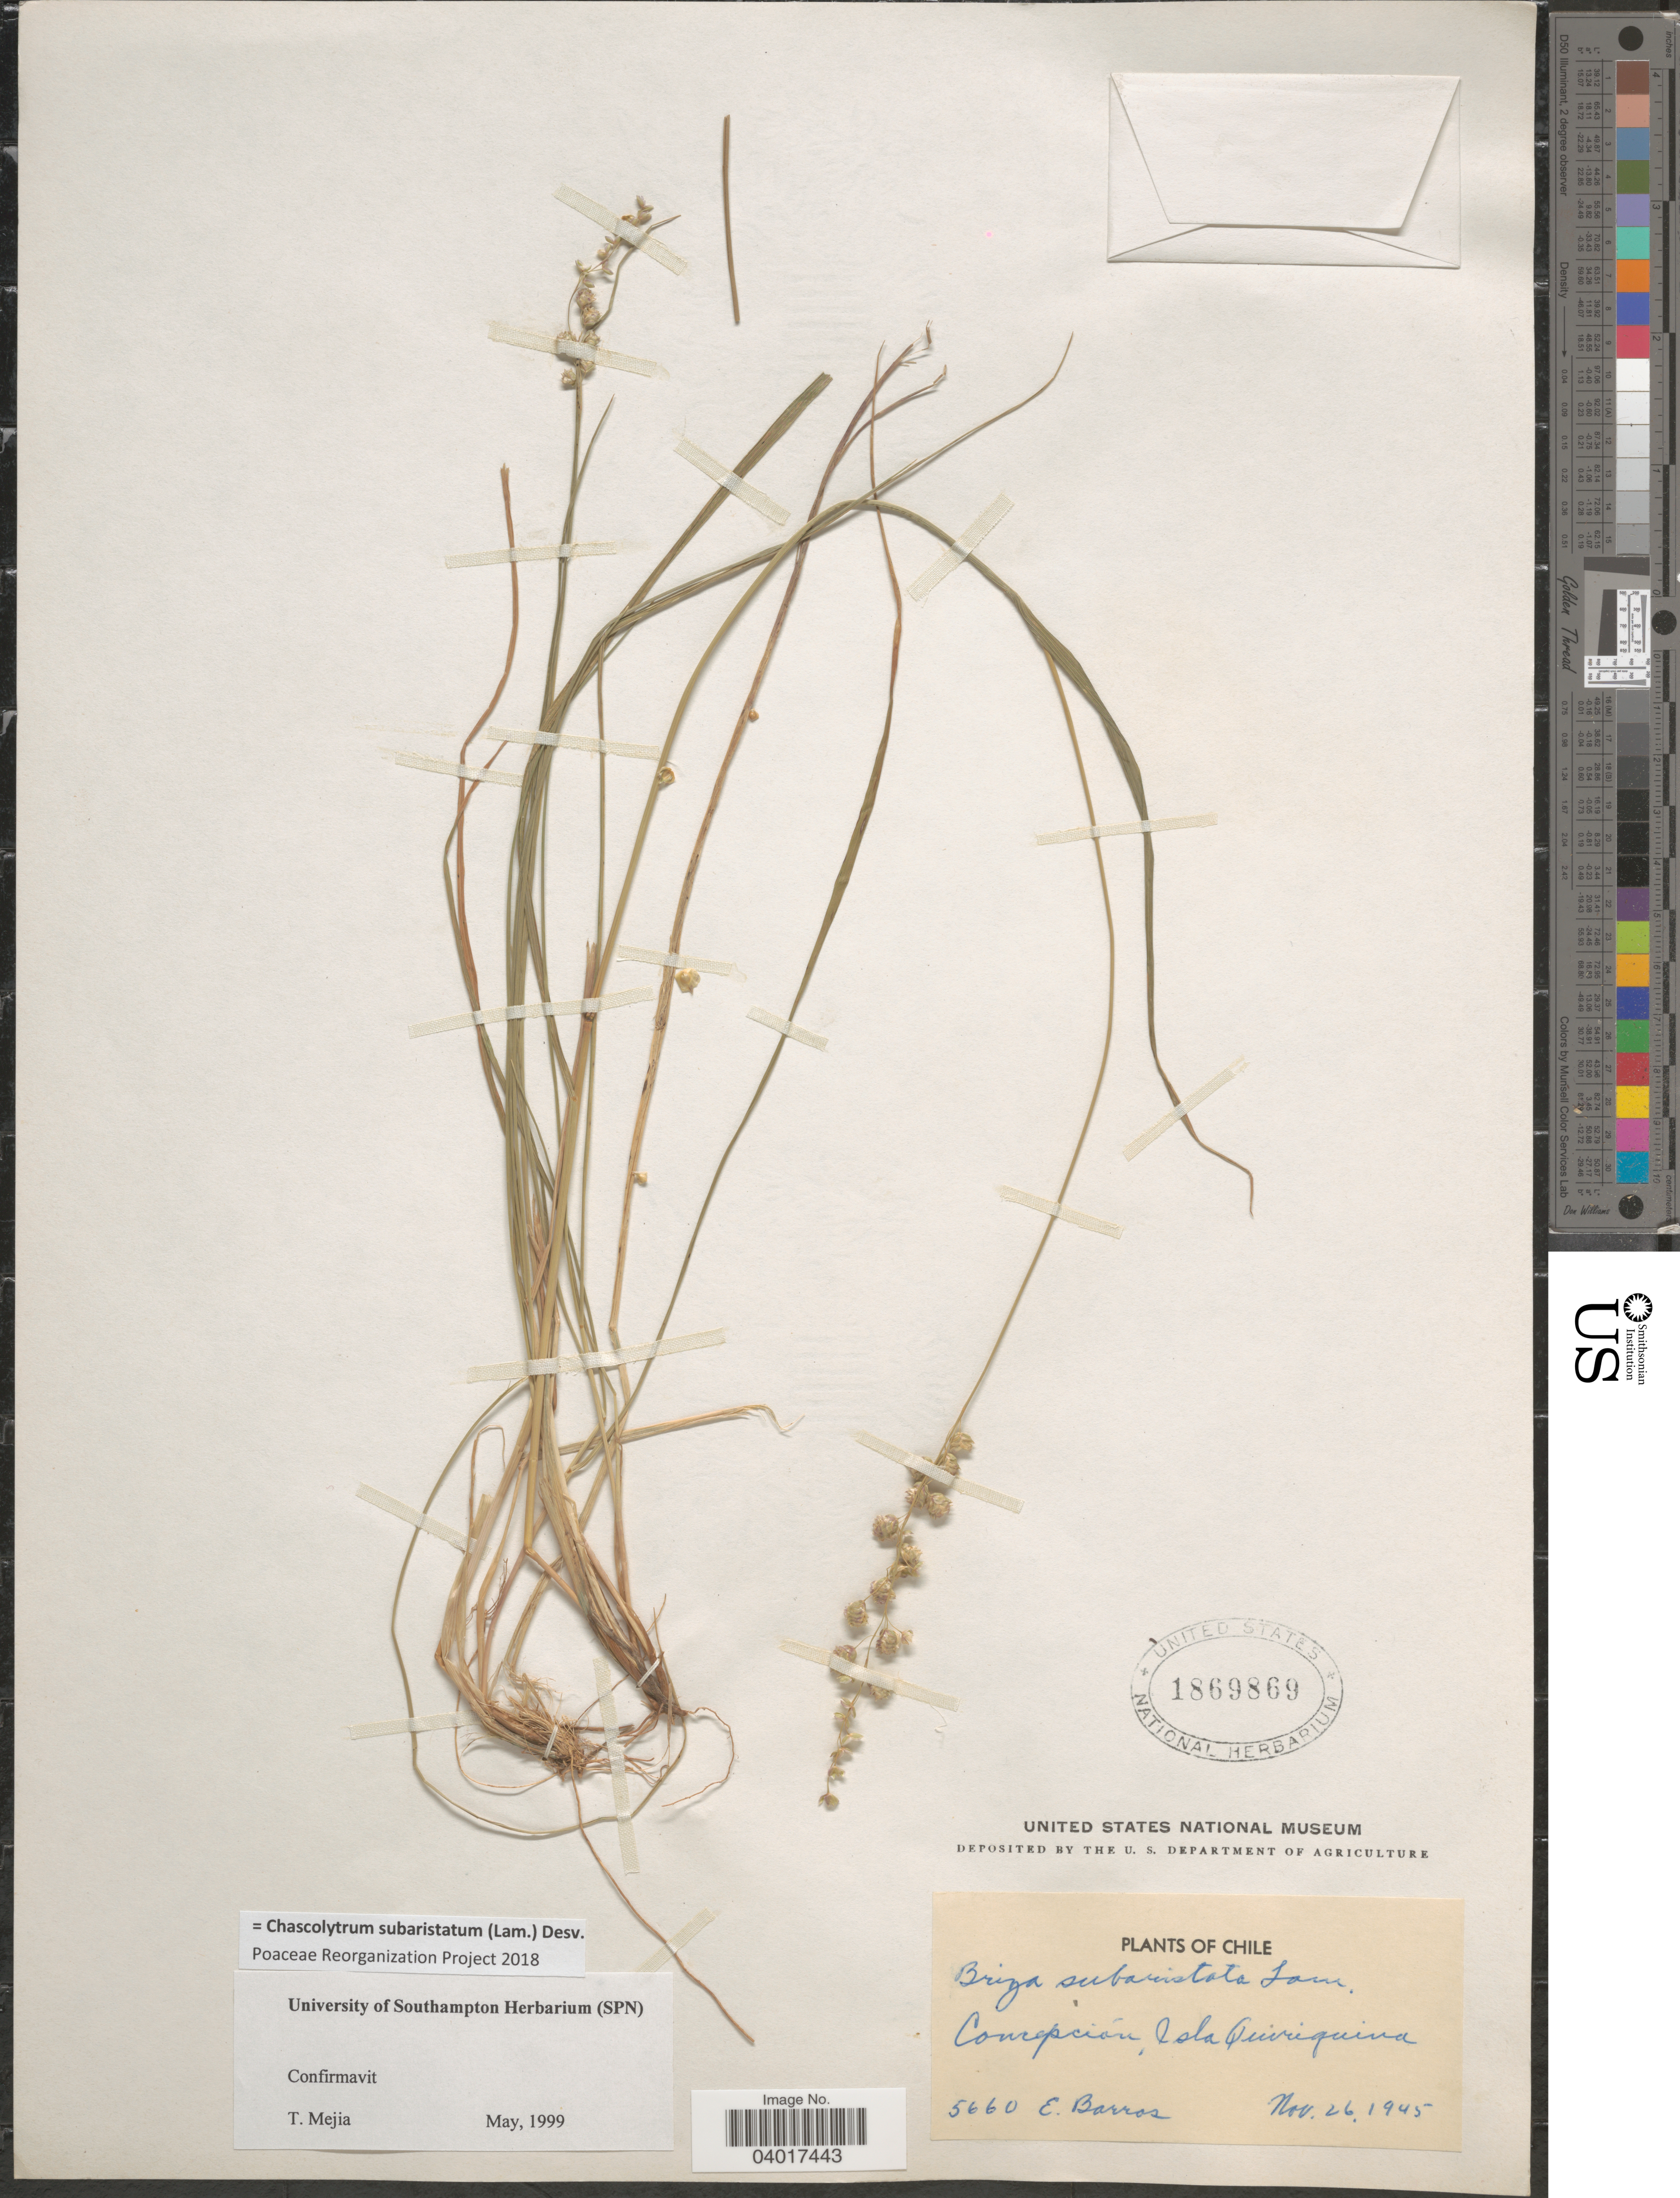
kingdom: Plantae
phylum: Tracheophyta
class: Liliopsida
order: Poales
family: Poaceae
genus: Chascolytrum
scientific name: Chascolytrum subaristatum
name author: (Lam.) Desv.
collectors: E. Barros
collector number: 5660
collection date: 1945-11-26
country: Chile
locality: Concepción, Isla Quiriquiva.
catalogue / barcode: US 1869869